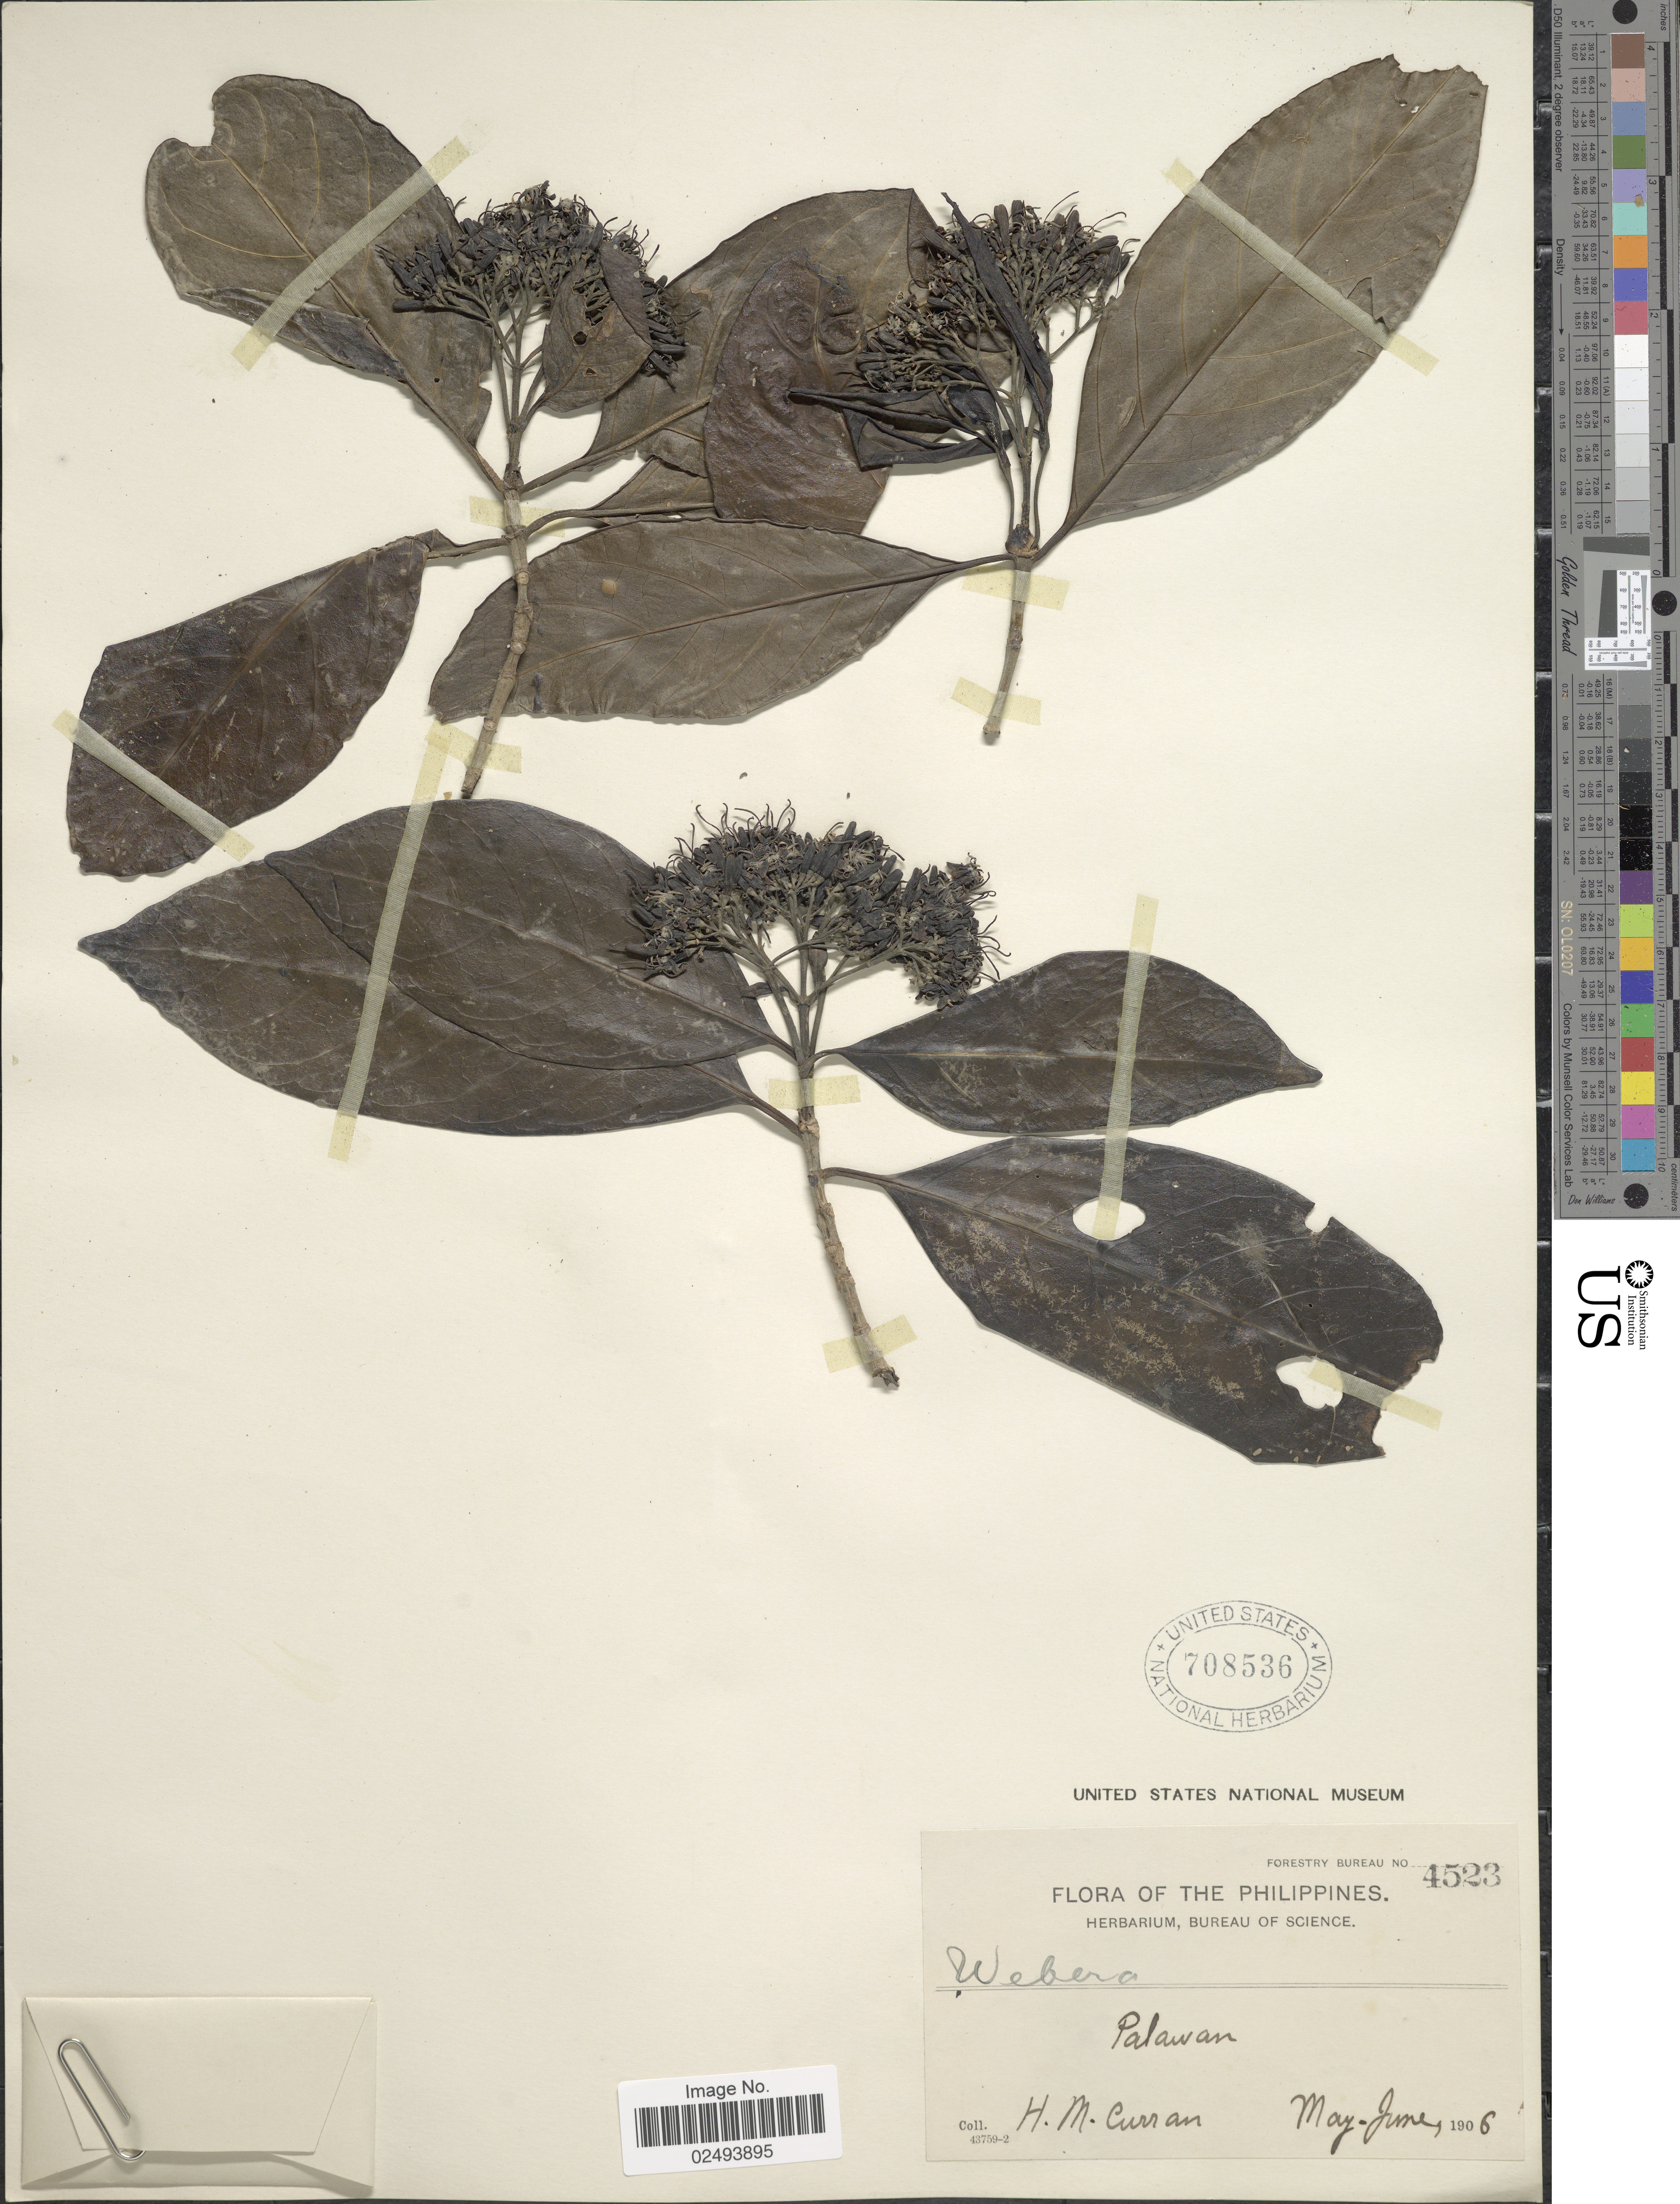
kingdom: Plantae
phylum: Tracheophyta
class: Magnoliopsida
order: Gentianales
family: Rubiaceae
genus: Tarenna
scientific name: Tarenna sp.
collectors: H. M. Curran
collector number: Forestry Bureau 4523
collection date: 1906-05/1906-06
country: Philippines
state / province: Mimaropa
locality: Palawan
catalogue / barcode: US 708536